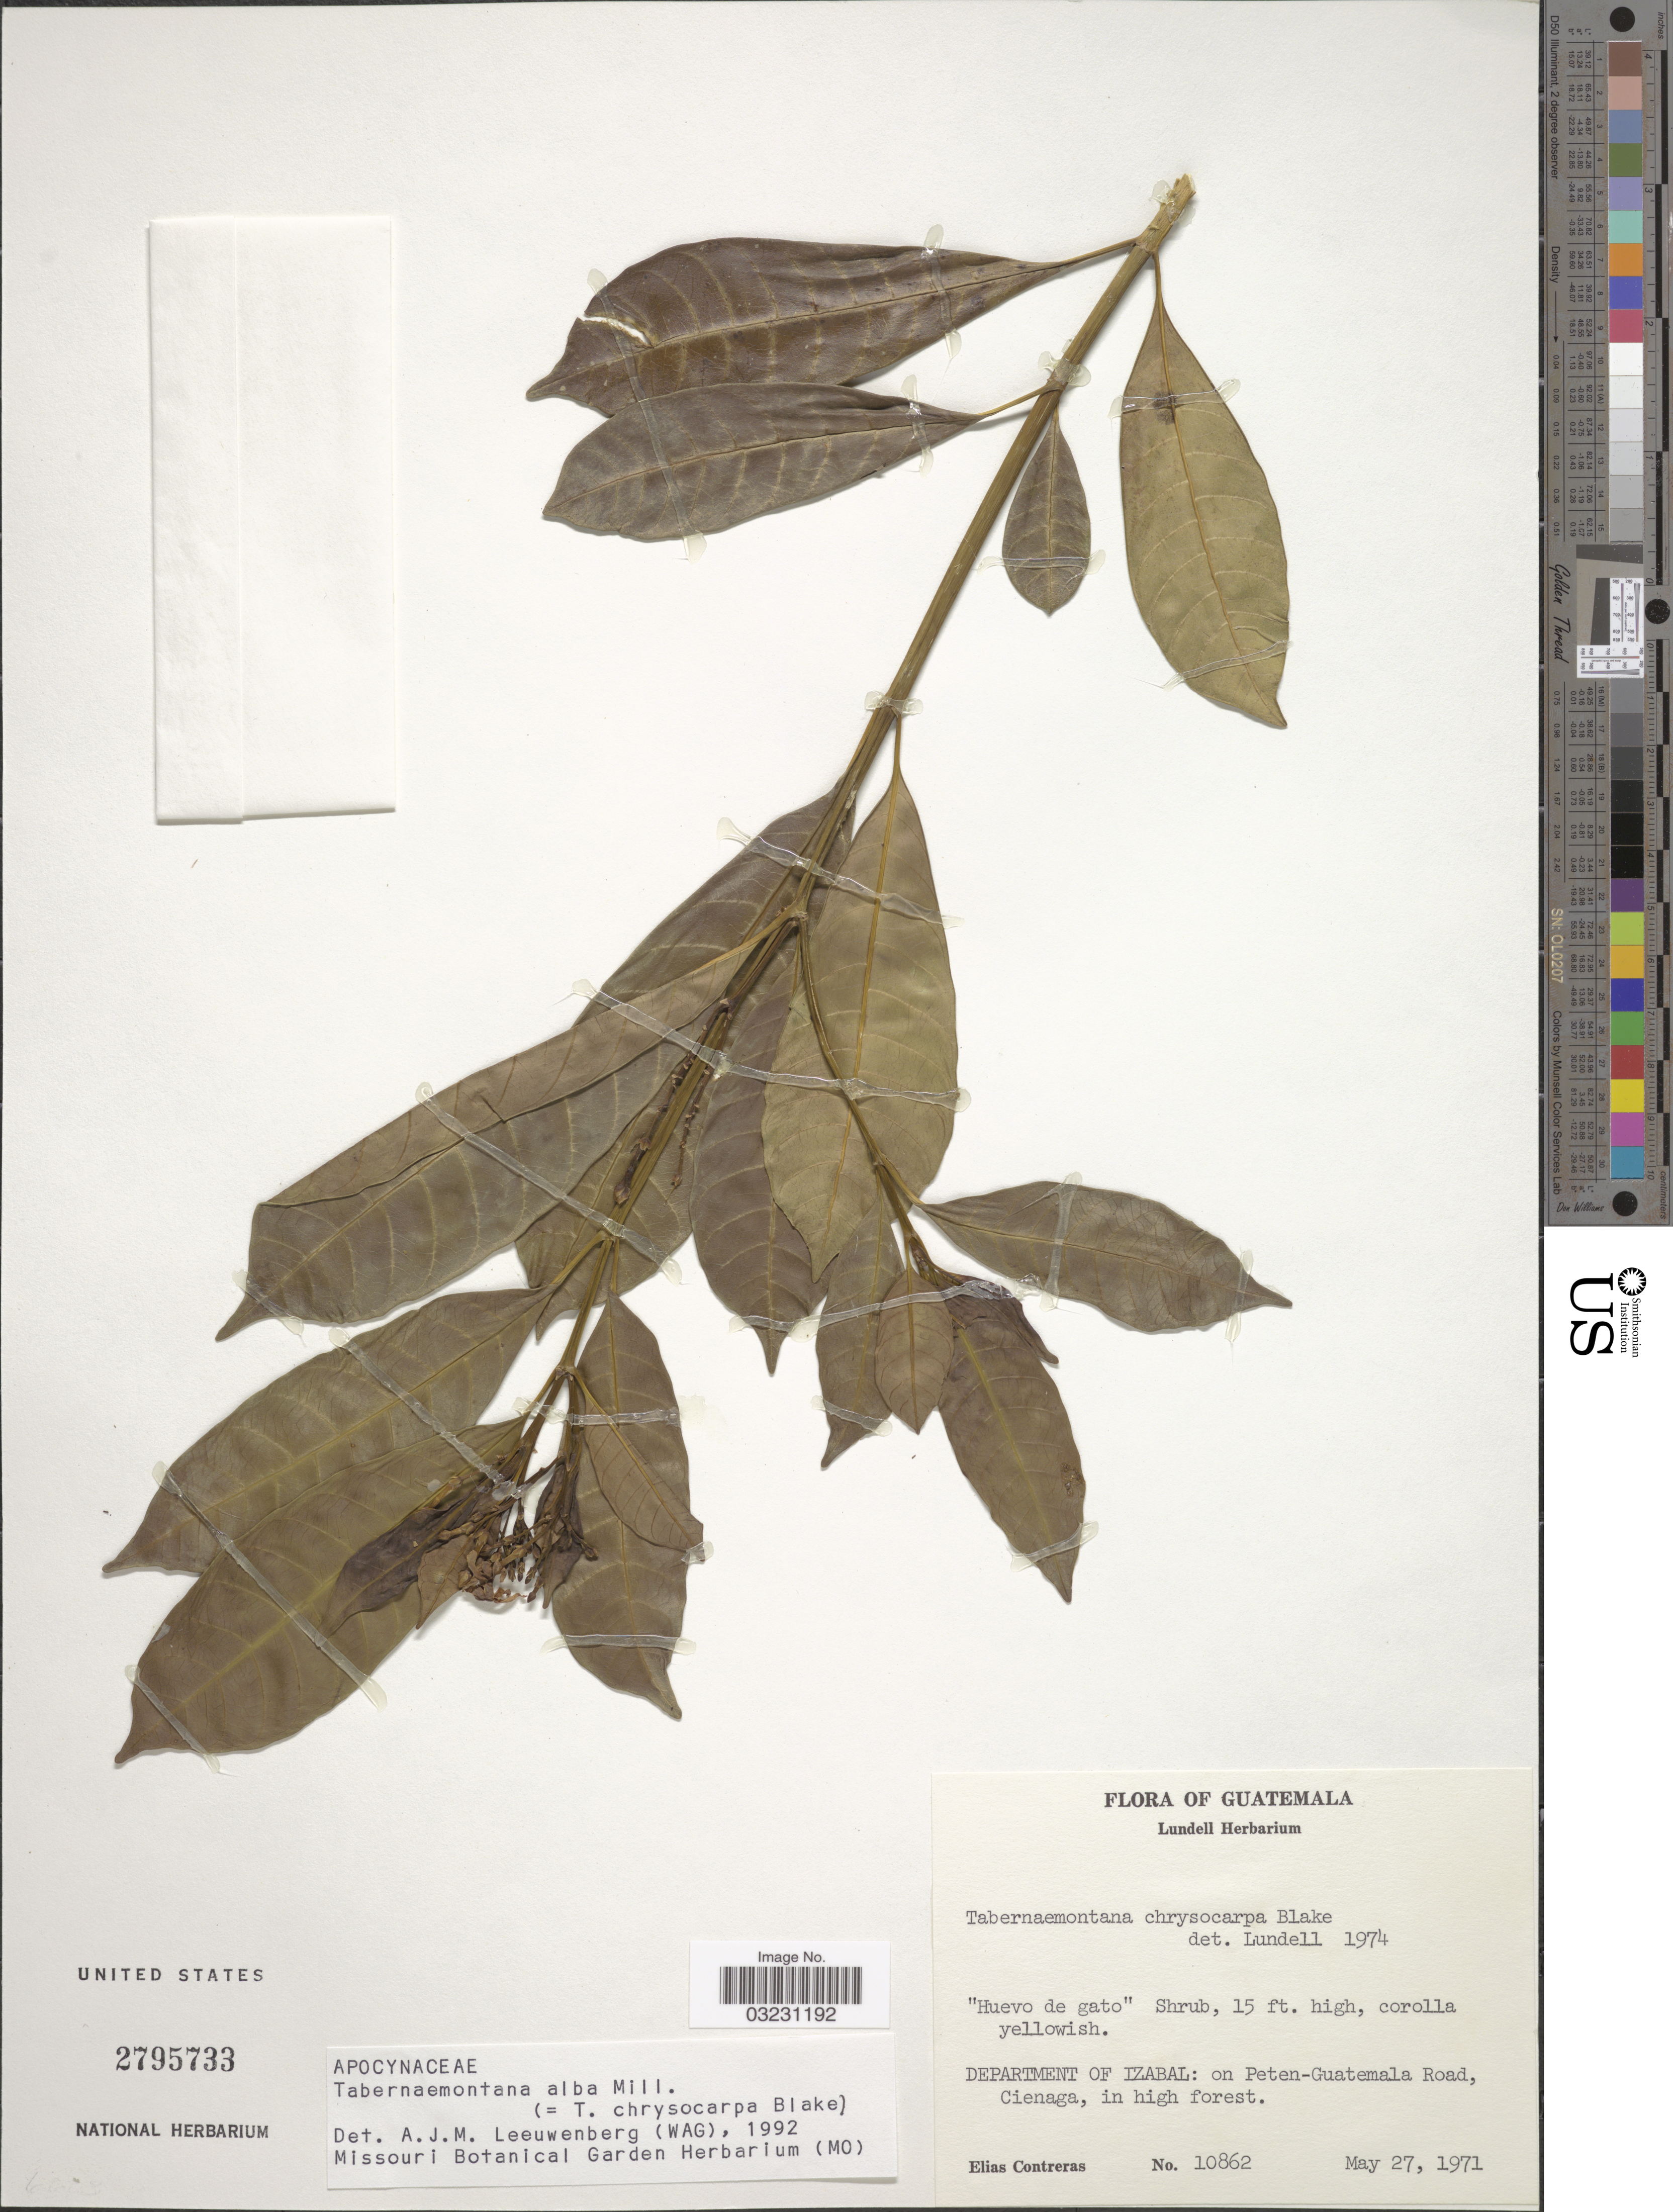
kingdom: Plantae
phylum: Tracheophyta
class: Magnoliopsida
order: Gentianales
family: Apocynaceae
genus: Tabernaemontana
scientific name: Tabernaemontana alba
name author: Mill.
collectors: E. Contreras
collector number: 10862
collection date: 1971-05-27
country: Guatemala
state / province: Izabal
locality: Departmento of Izabal: on Peten-Guatemala Road, Cienaga.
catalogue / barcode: US 2795733